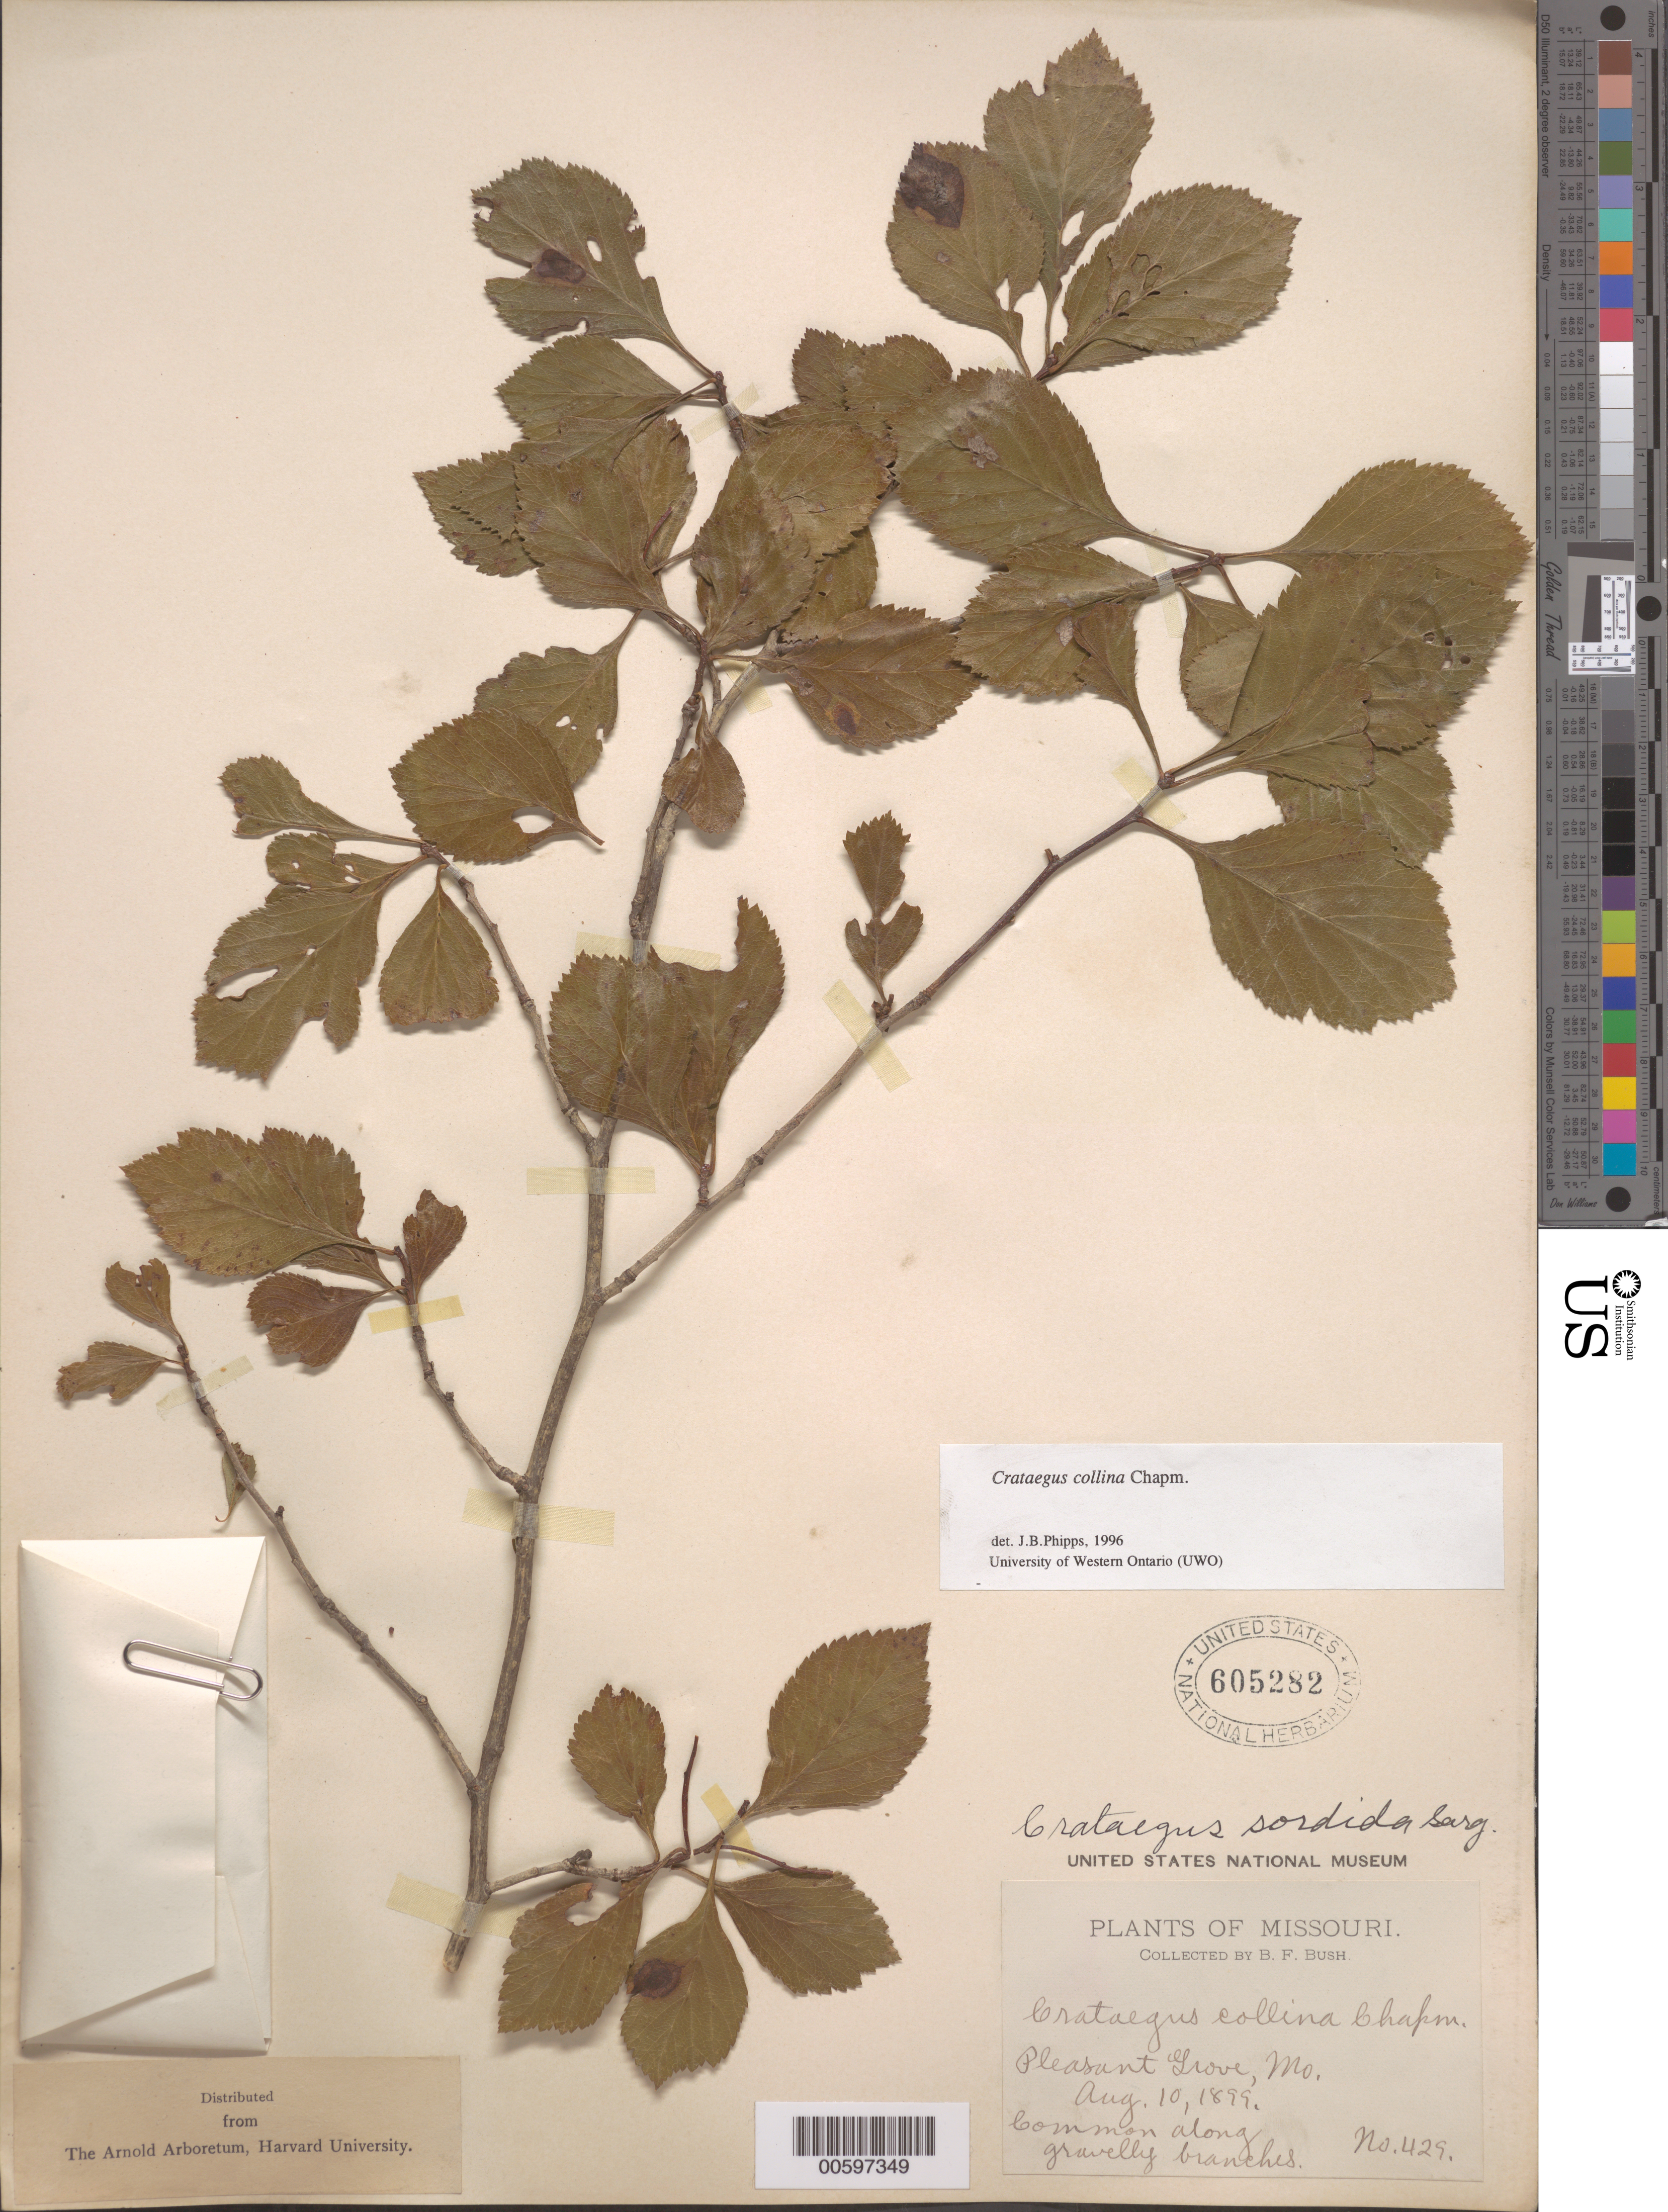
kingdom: Plantae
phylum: Tracheophyta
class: Magnoliopsida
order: Rosales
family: Rosaceae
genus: Crataegus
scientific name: Crataegus collina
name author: Chapm.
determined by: Phipps, James B., (UWO), University of Western Ontario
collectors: B. F. Bush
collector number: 429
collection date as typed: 10 Aug 1899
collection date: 1899-08-10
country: United States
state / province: Missouri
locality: Pleasant Grove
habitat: Common along gravelly branches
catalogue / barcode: US 605282